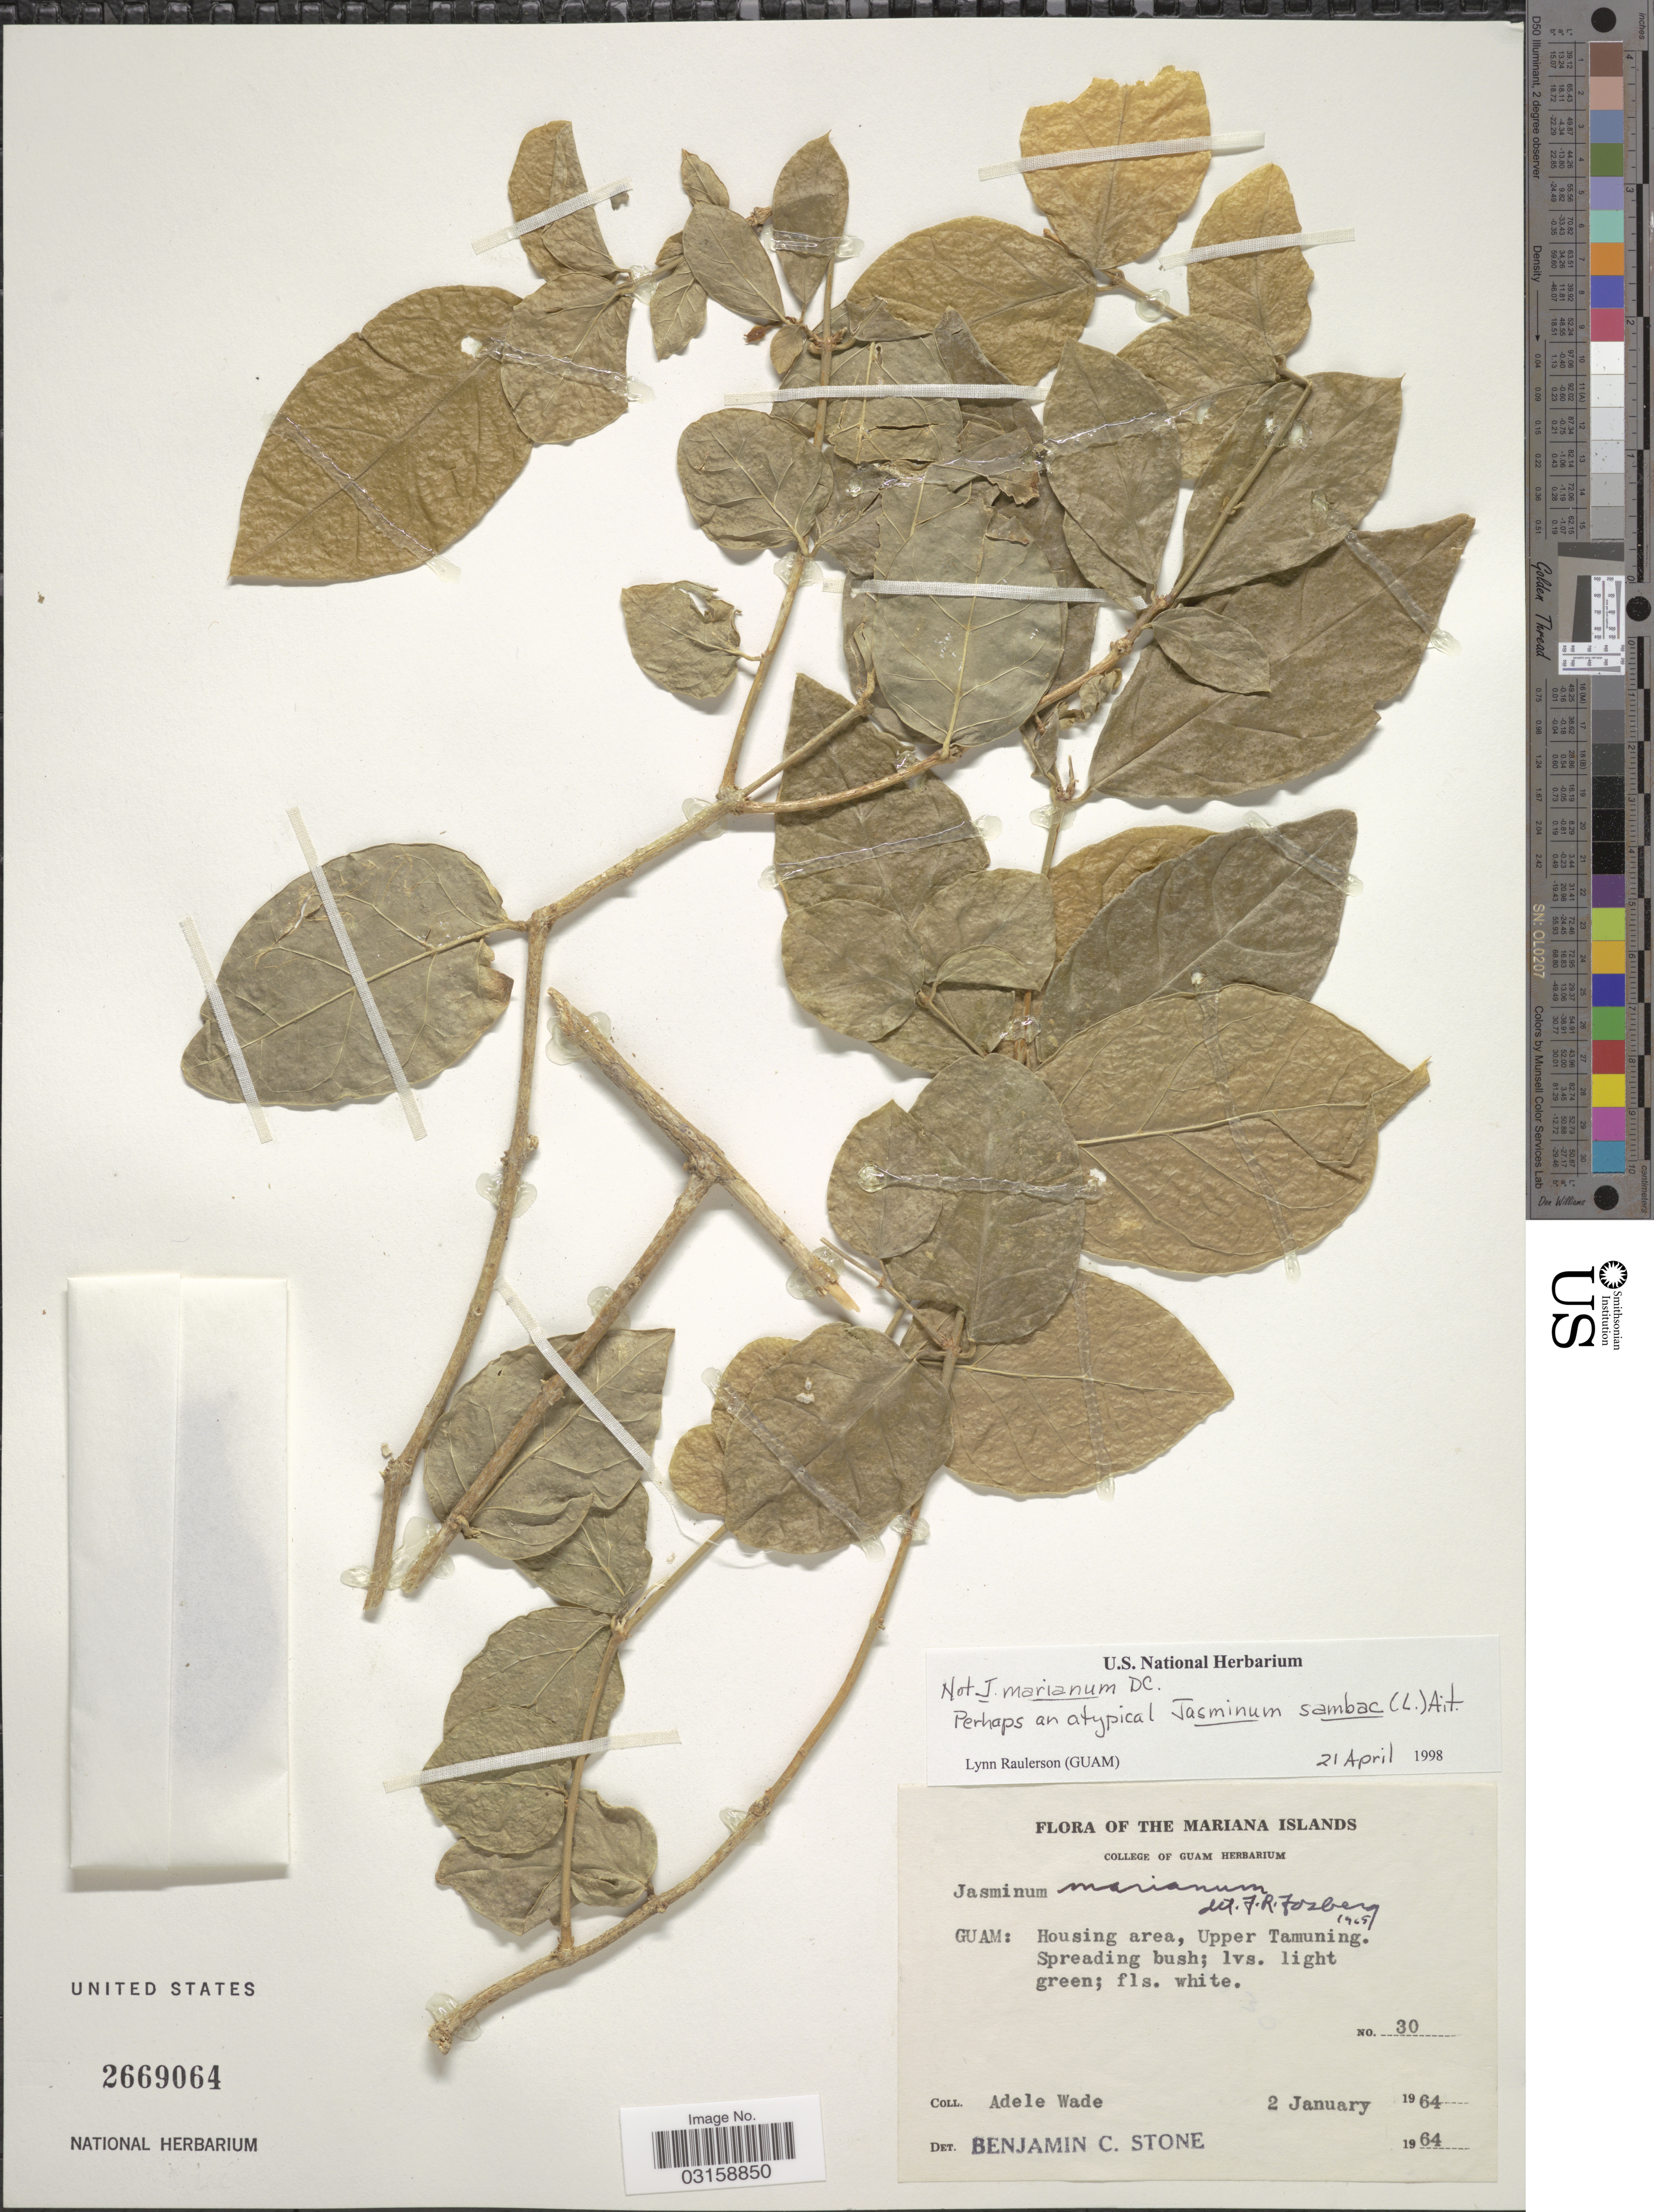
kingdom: Plantae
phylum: Tracheophyta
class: Magnoliopsida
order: Lamiales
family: Oleaceae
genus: Jasminum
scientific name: Jasminum sambac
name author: (L.) Aiton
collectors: A. Wade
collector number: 30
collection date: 1964-01-02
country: Guam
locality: Mariana Islands. Housing area, Upper Tamuning.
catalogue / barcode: US 2669064